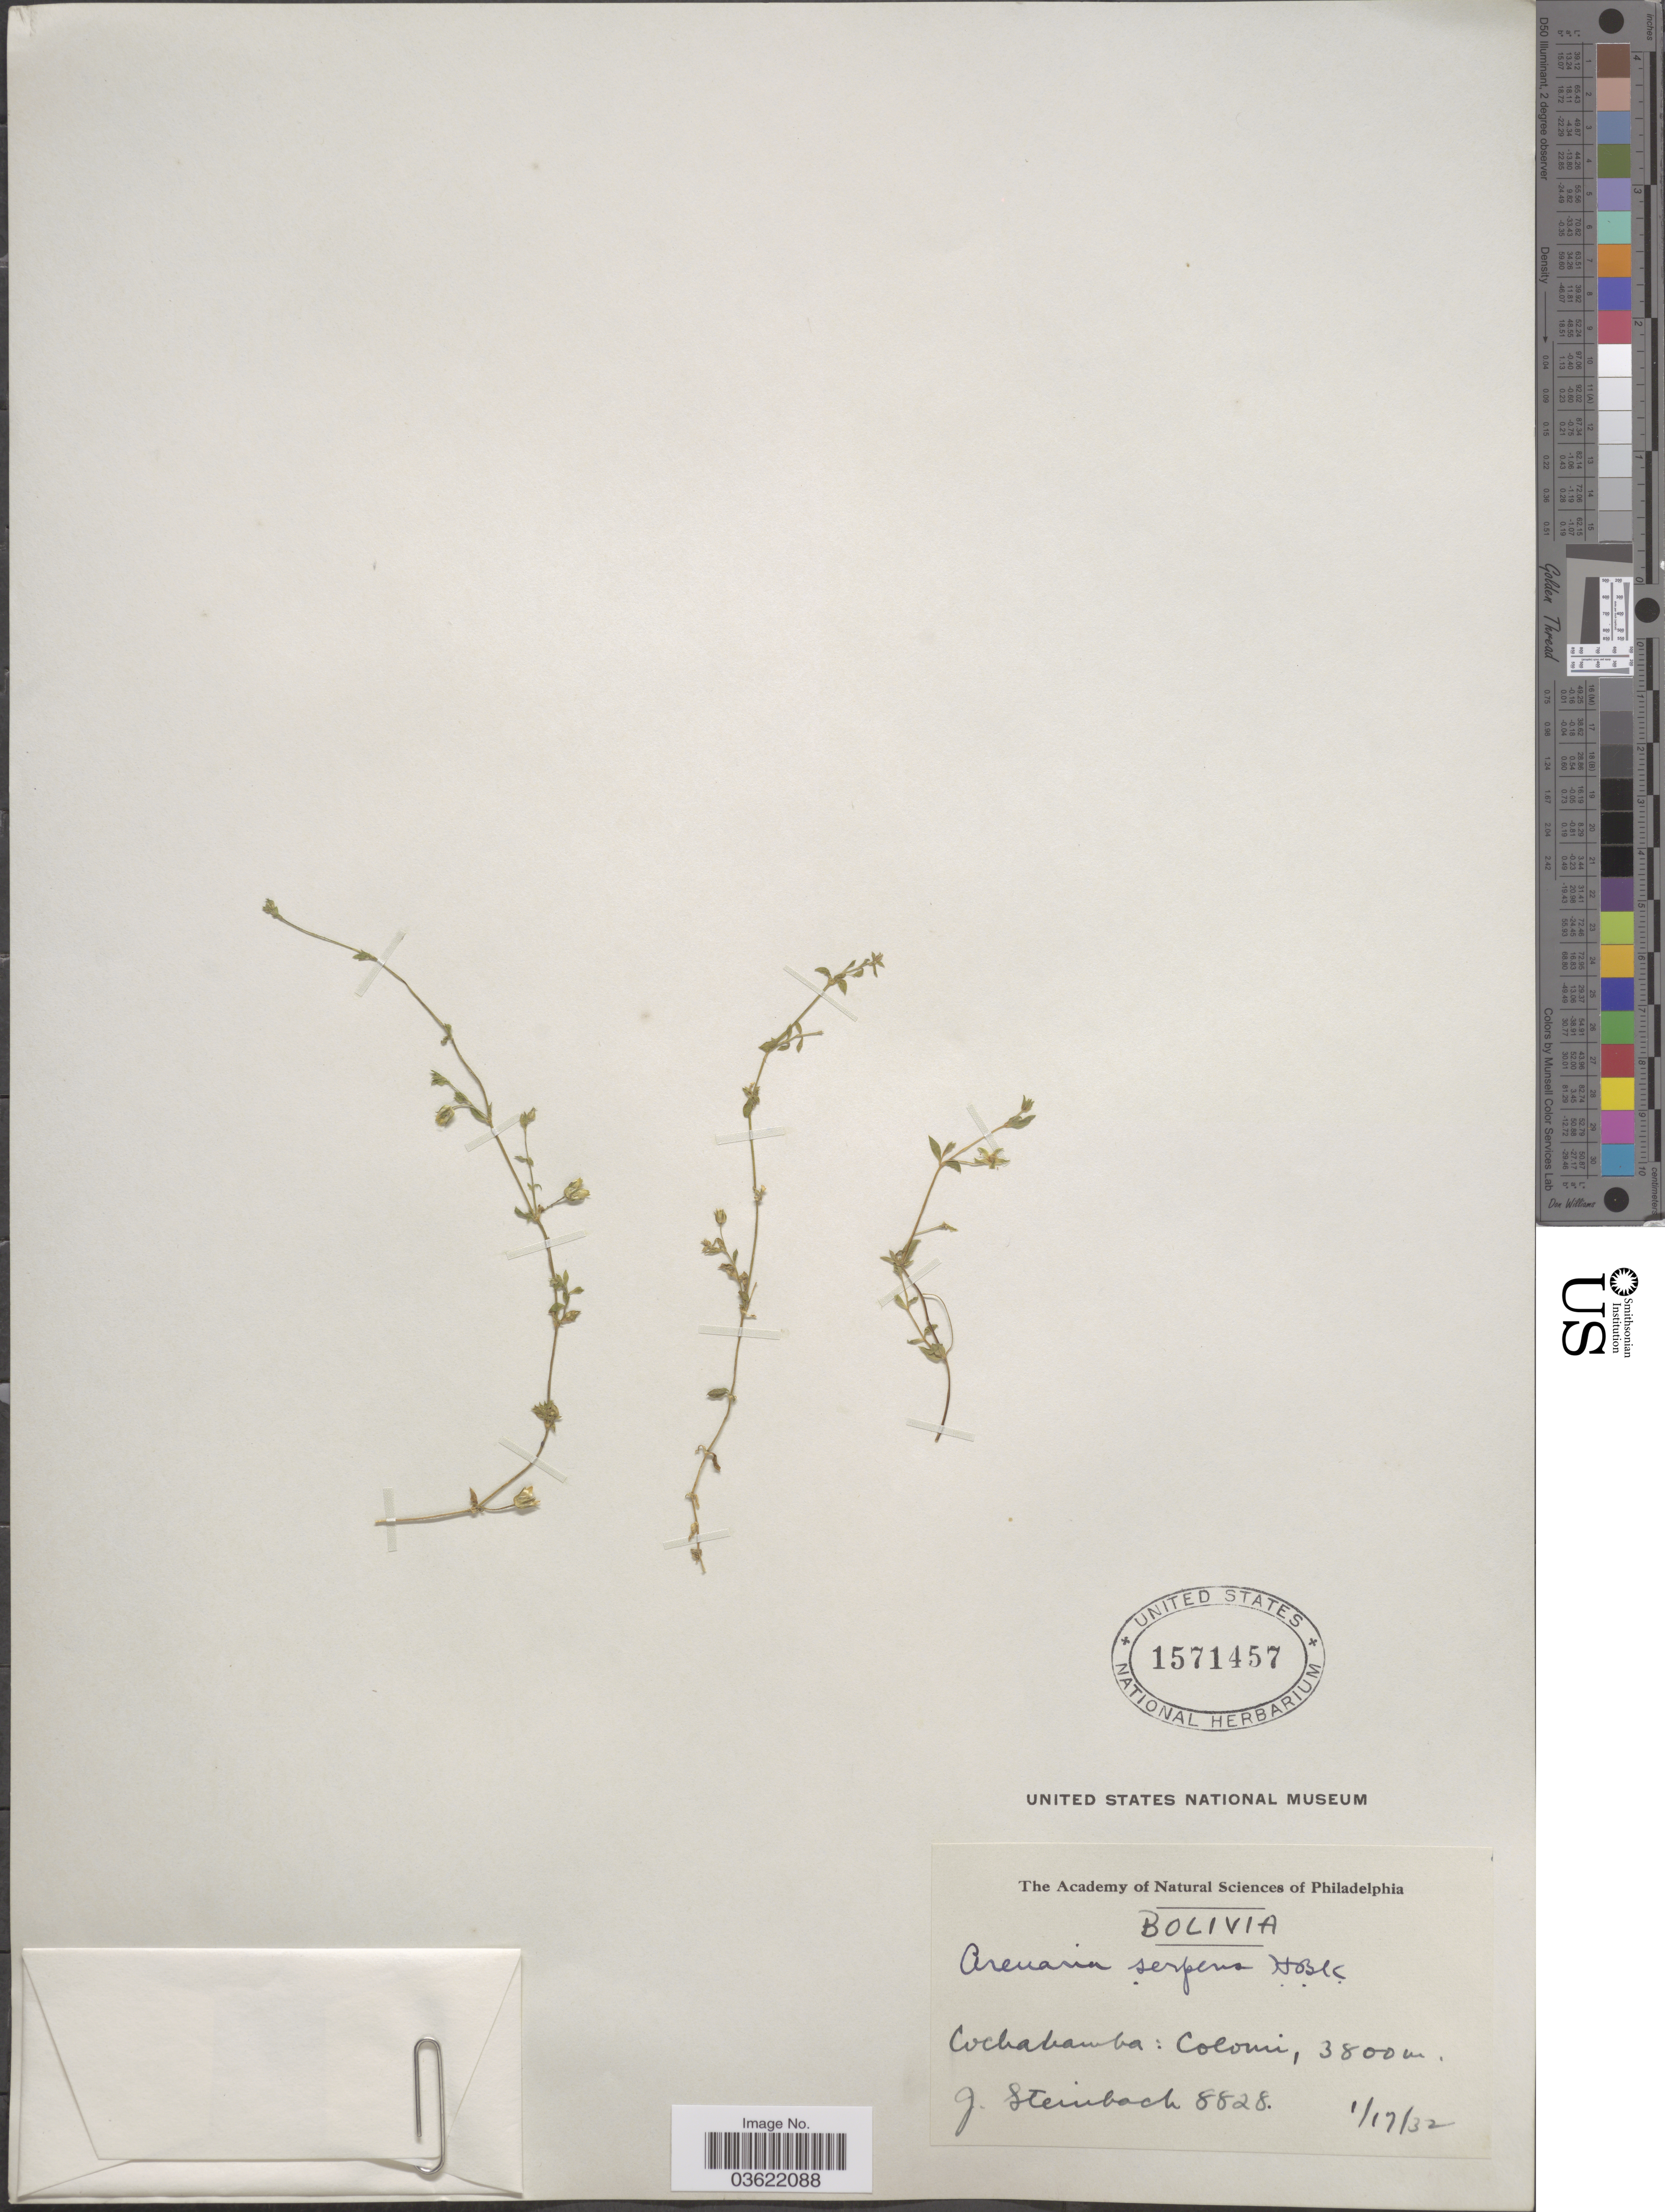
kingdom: Plantae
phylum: Tracheophyta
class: Magnoliopsida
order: Caryophyllales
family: Caryophyllaceae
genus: Arenaria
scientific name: Arenaria serpens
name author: Kunth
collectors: J. Steinbach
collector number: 8828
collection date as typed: Transcribed d/m/y: 17/1/32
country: Bolivia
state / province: Cochabamba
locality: Colomi.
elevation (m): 3800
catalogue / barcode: US 1571457